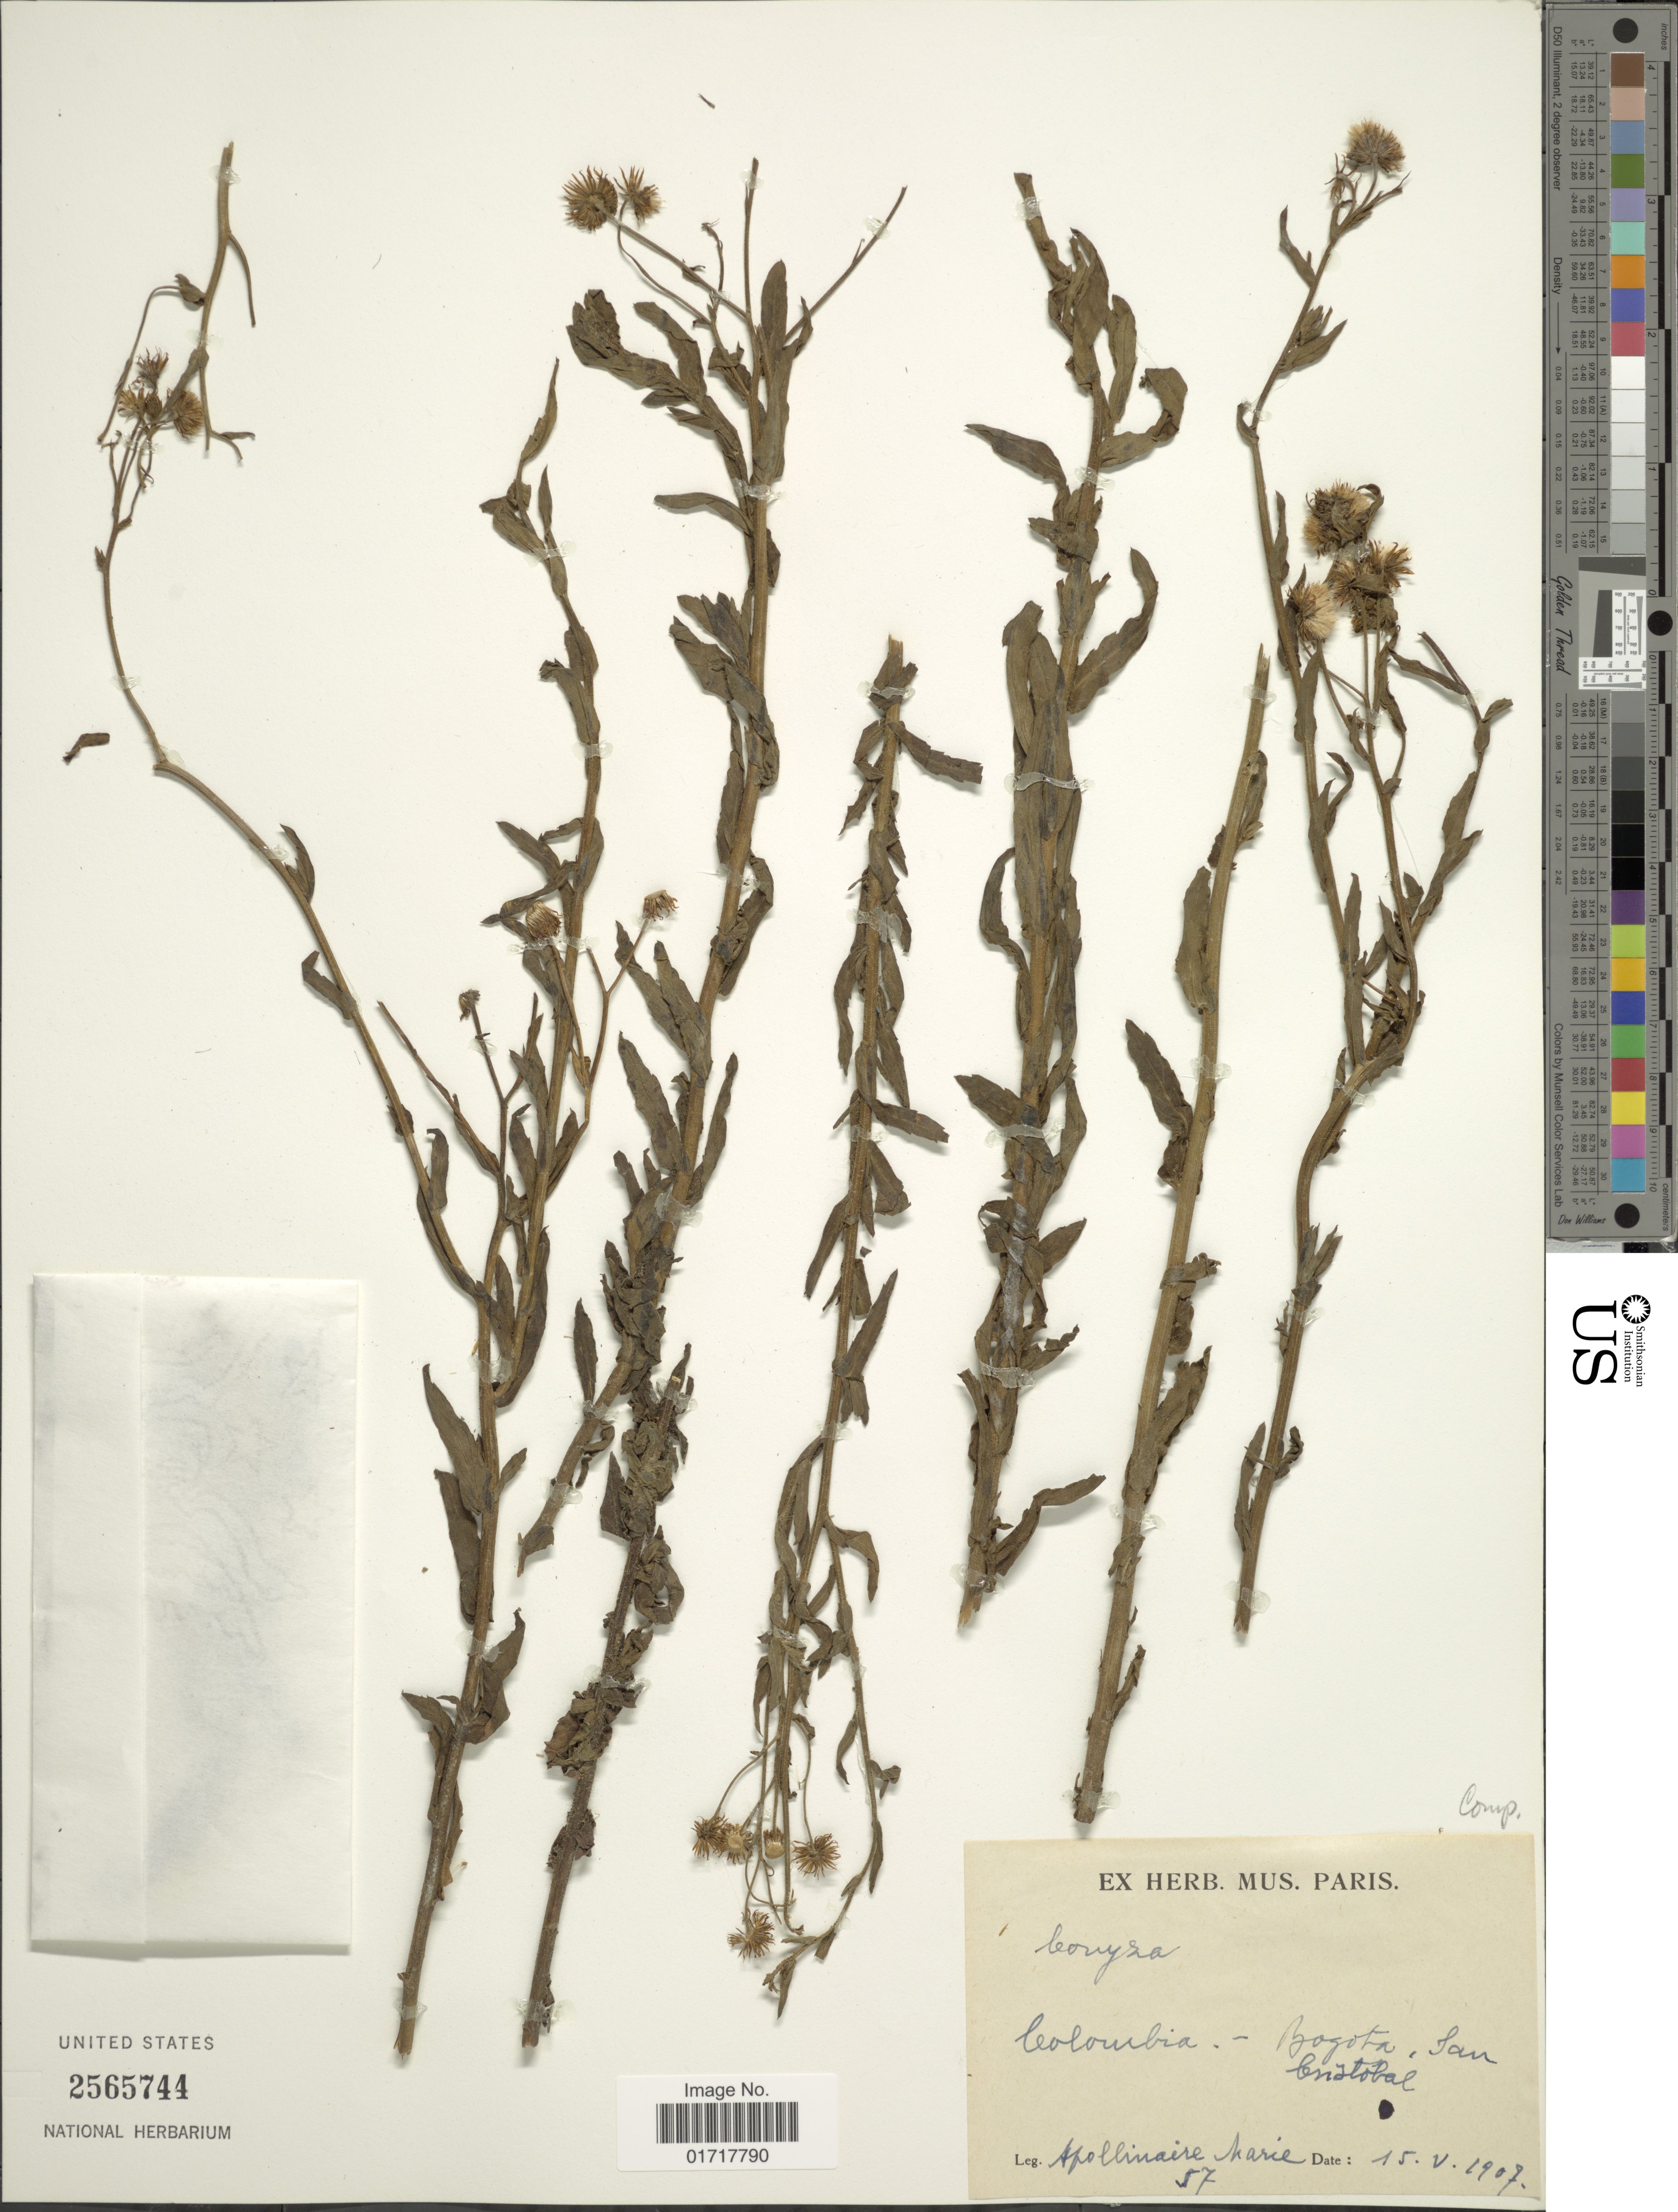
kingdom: Plantae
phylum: Tracheophyta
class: Magnoliopsida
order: Asterales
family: Asteraceae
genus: Conyza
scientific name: Conyza sp.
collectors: Bro. Apollinaire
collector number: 57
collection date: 1907-05-15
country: Colombia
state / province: Bogota D.C.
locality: Colombia - Bogota , San Cristobal.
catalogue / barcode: US 2565744